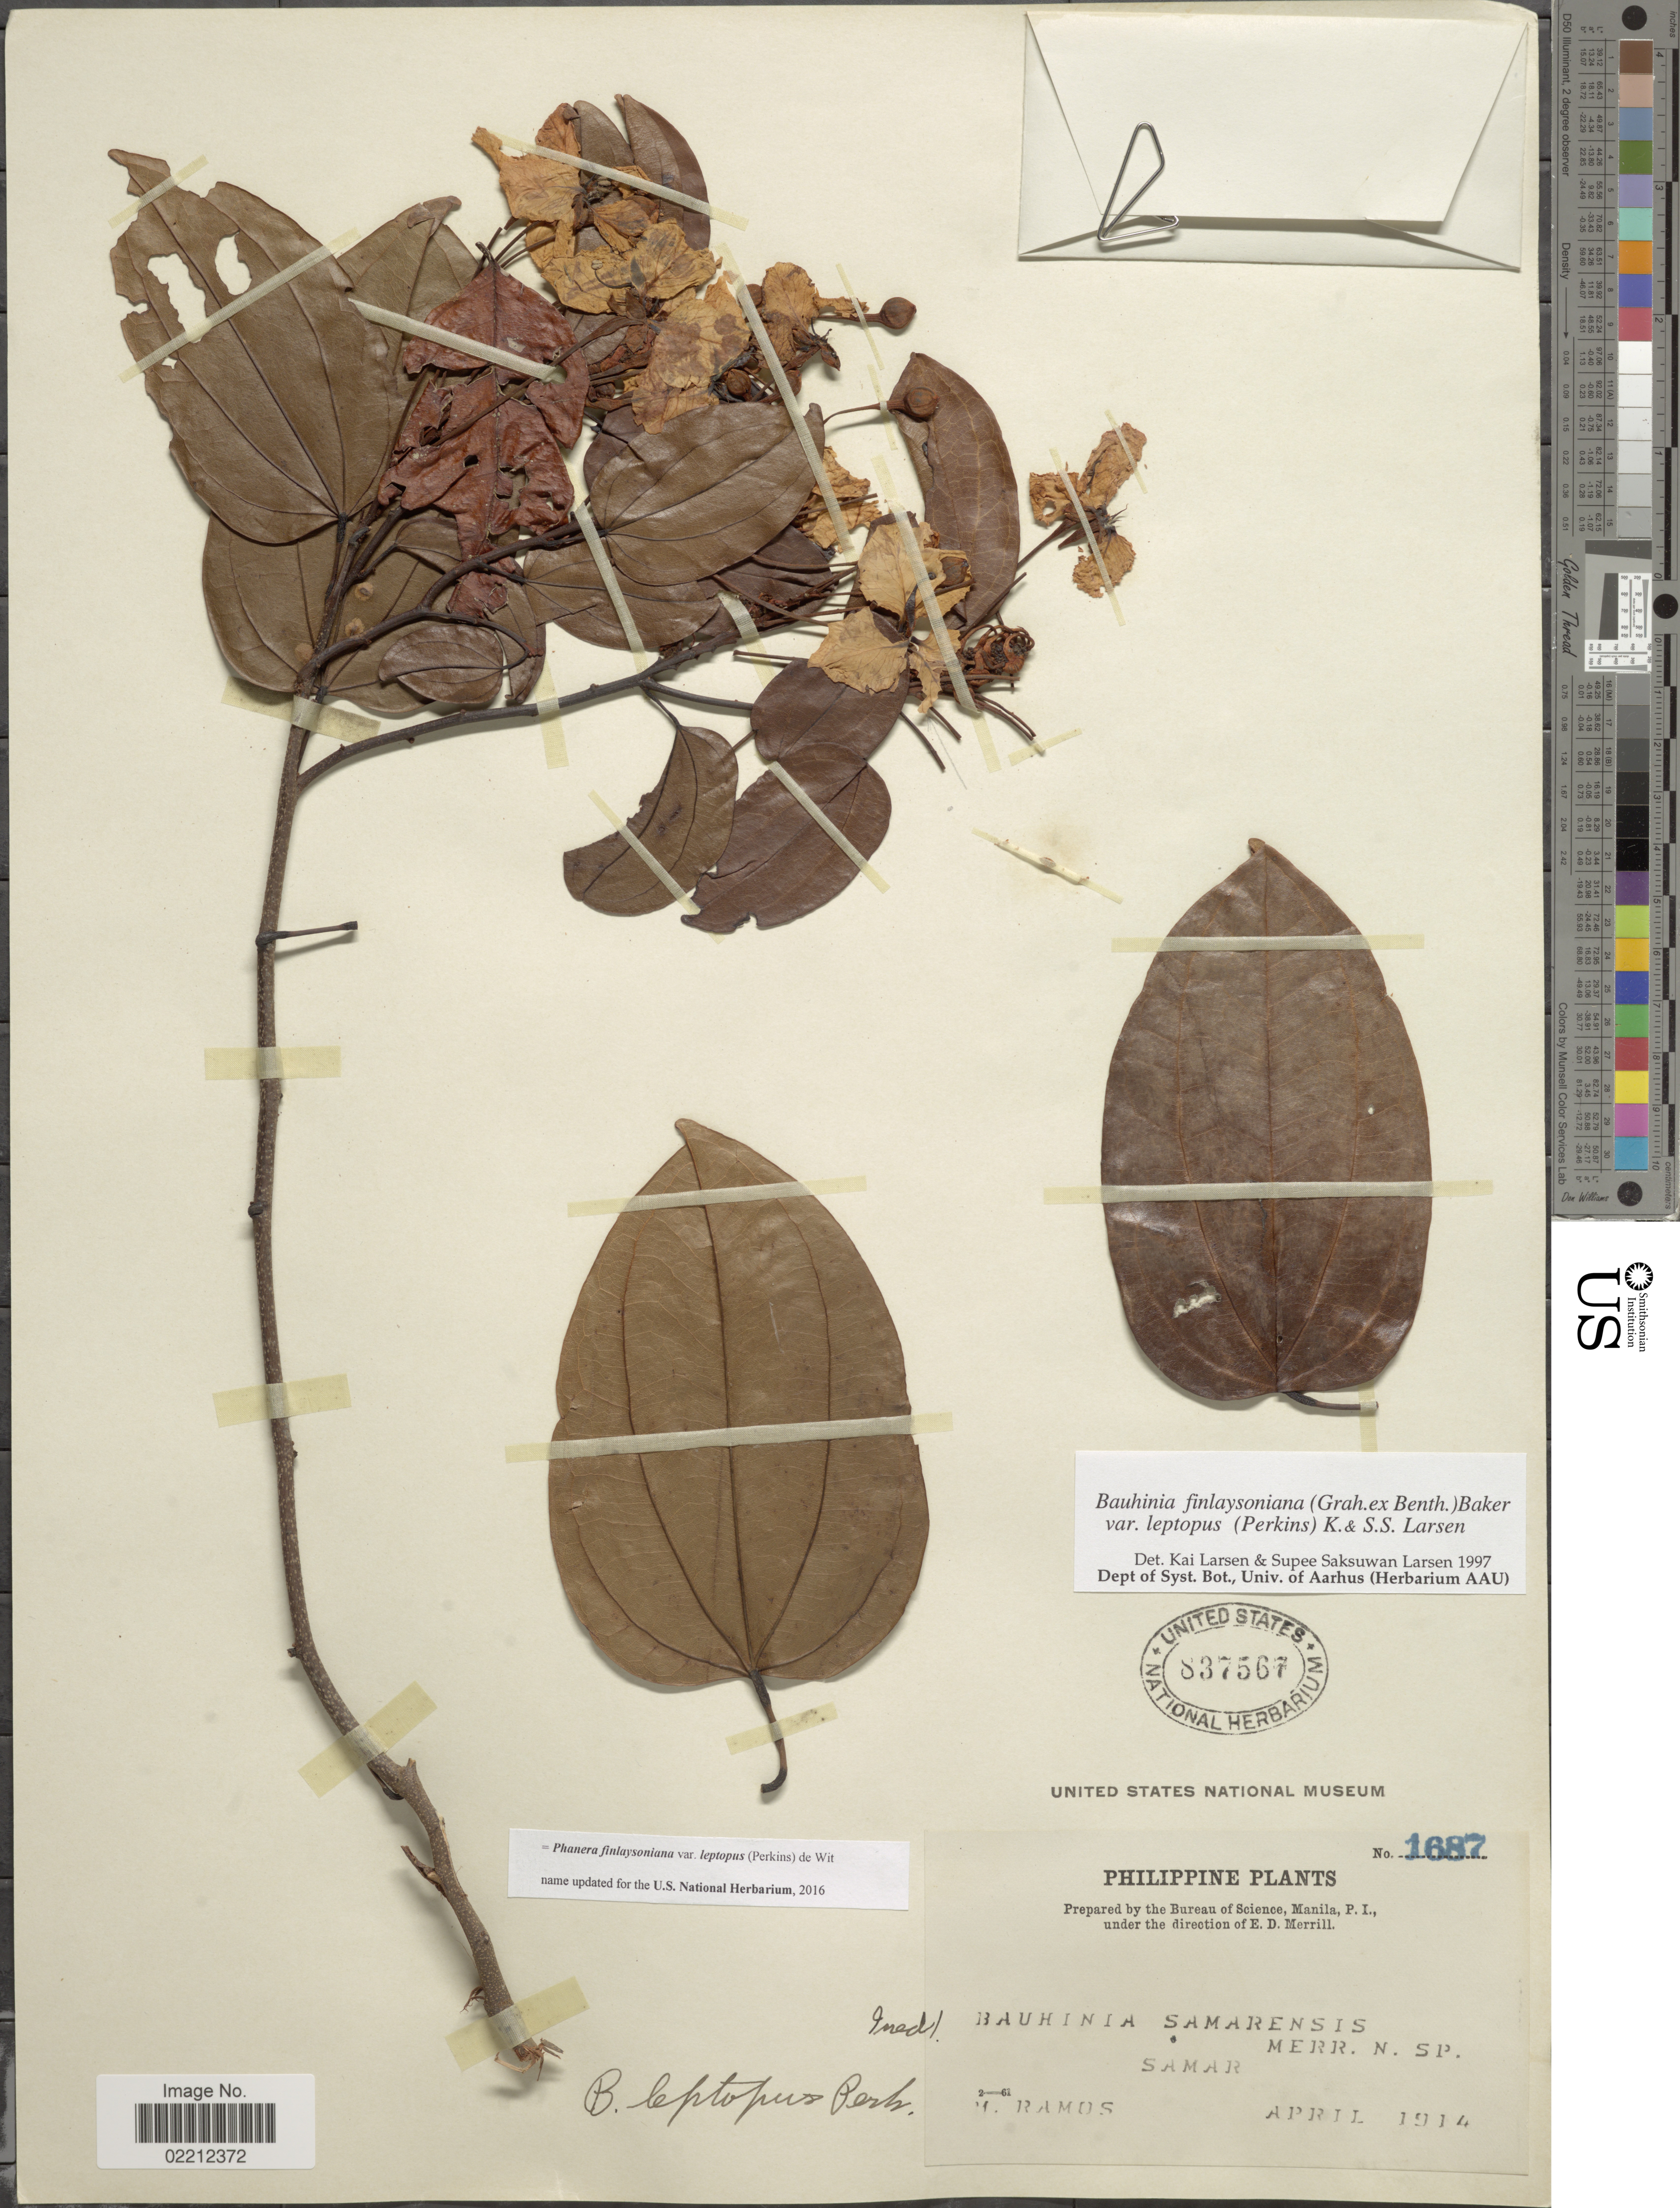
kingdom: Plantae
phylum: Tracheophyta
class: Magnoliopsida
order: Fabales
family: Fabaceae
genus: Phanera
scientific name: Phanera finlaysoniana var. leptopus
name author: (Perkins) de Wit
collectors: M. Ramos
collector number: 1687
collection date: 1914-04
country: Philippines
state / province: Eastern Visayas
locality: Samar.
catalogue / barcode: US 837567